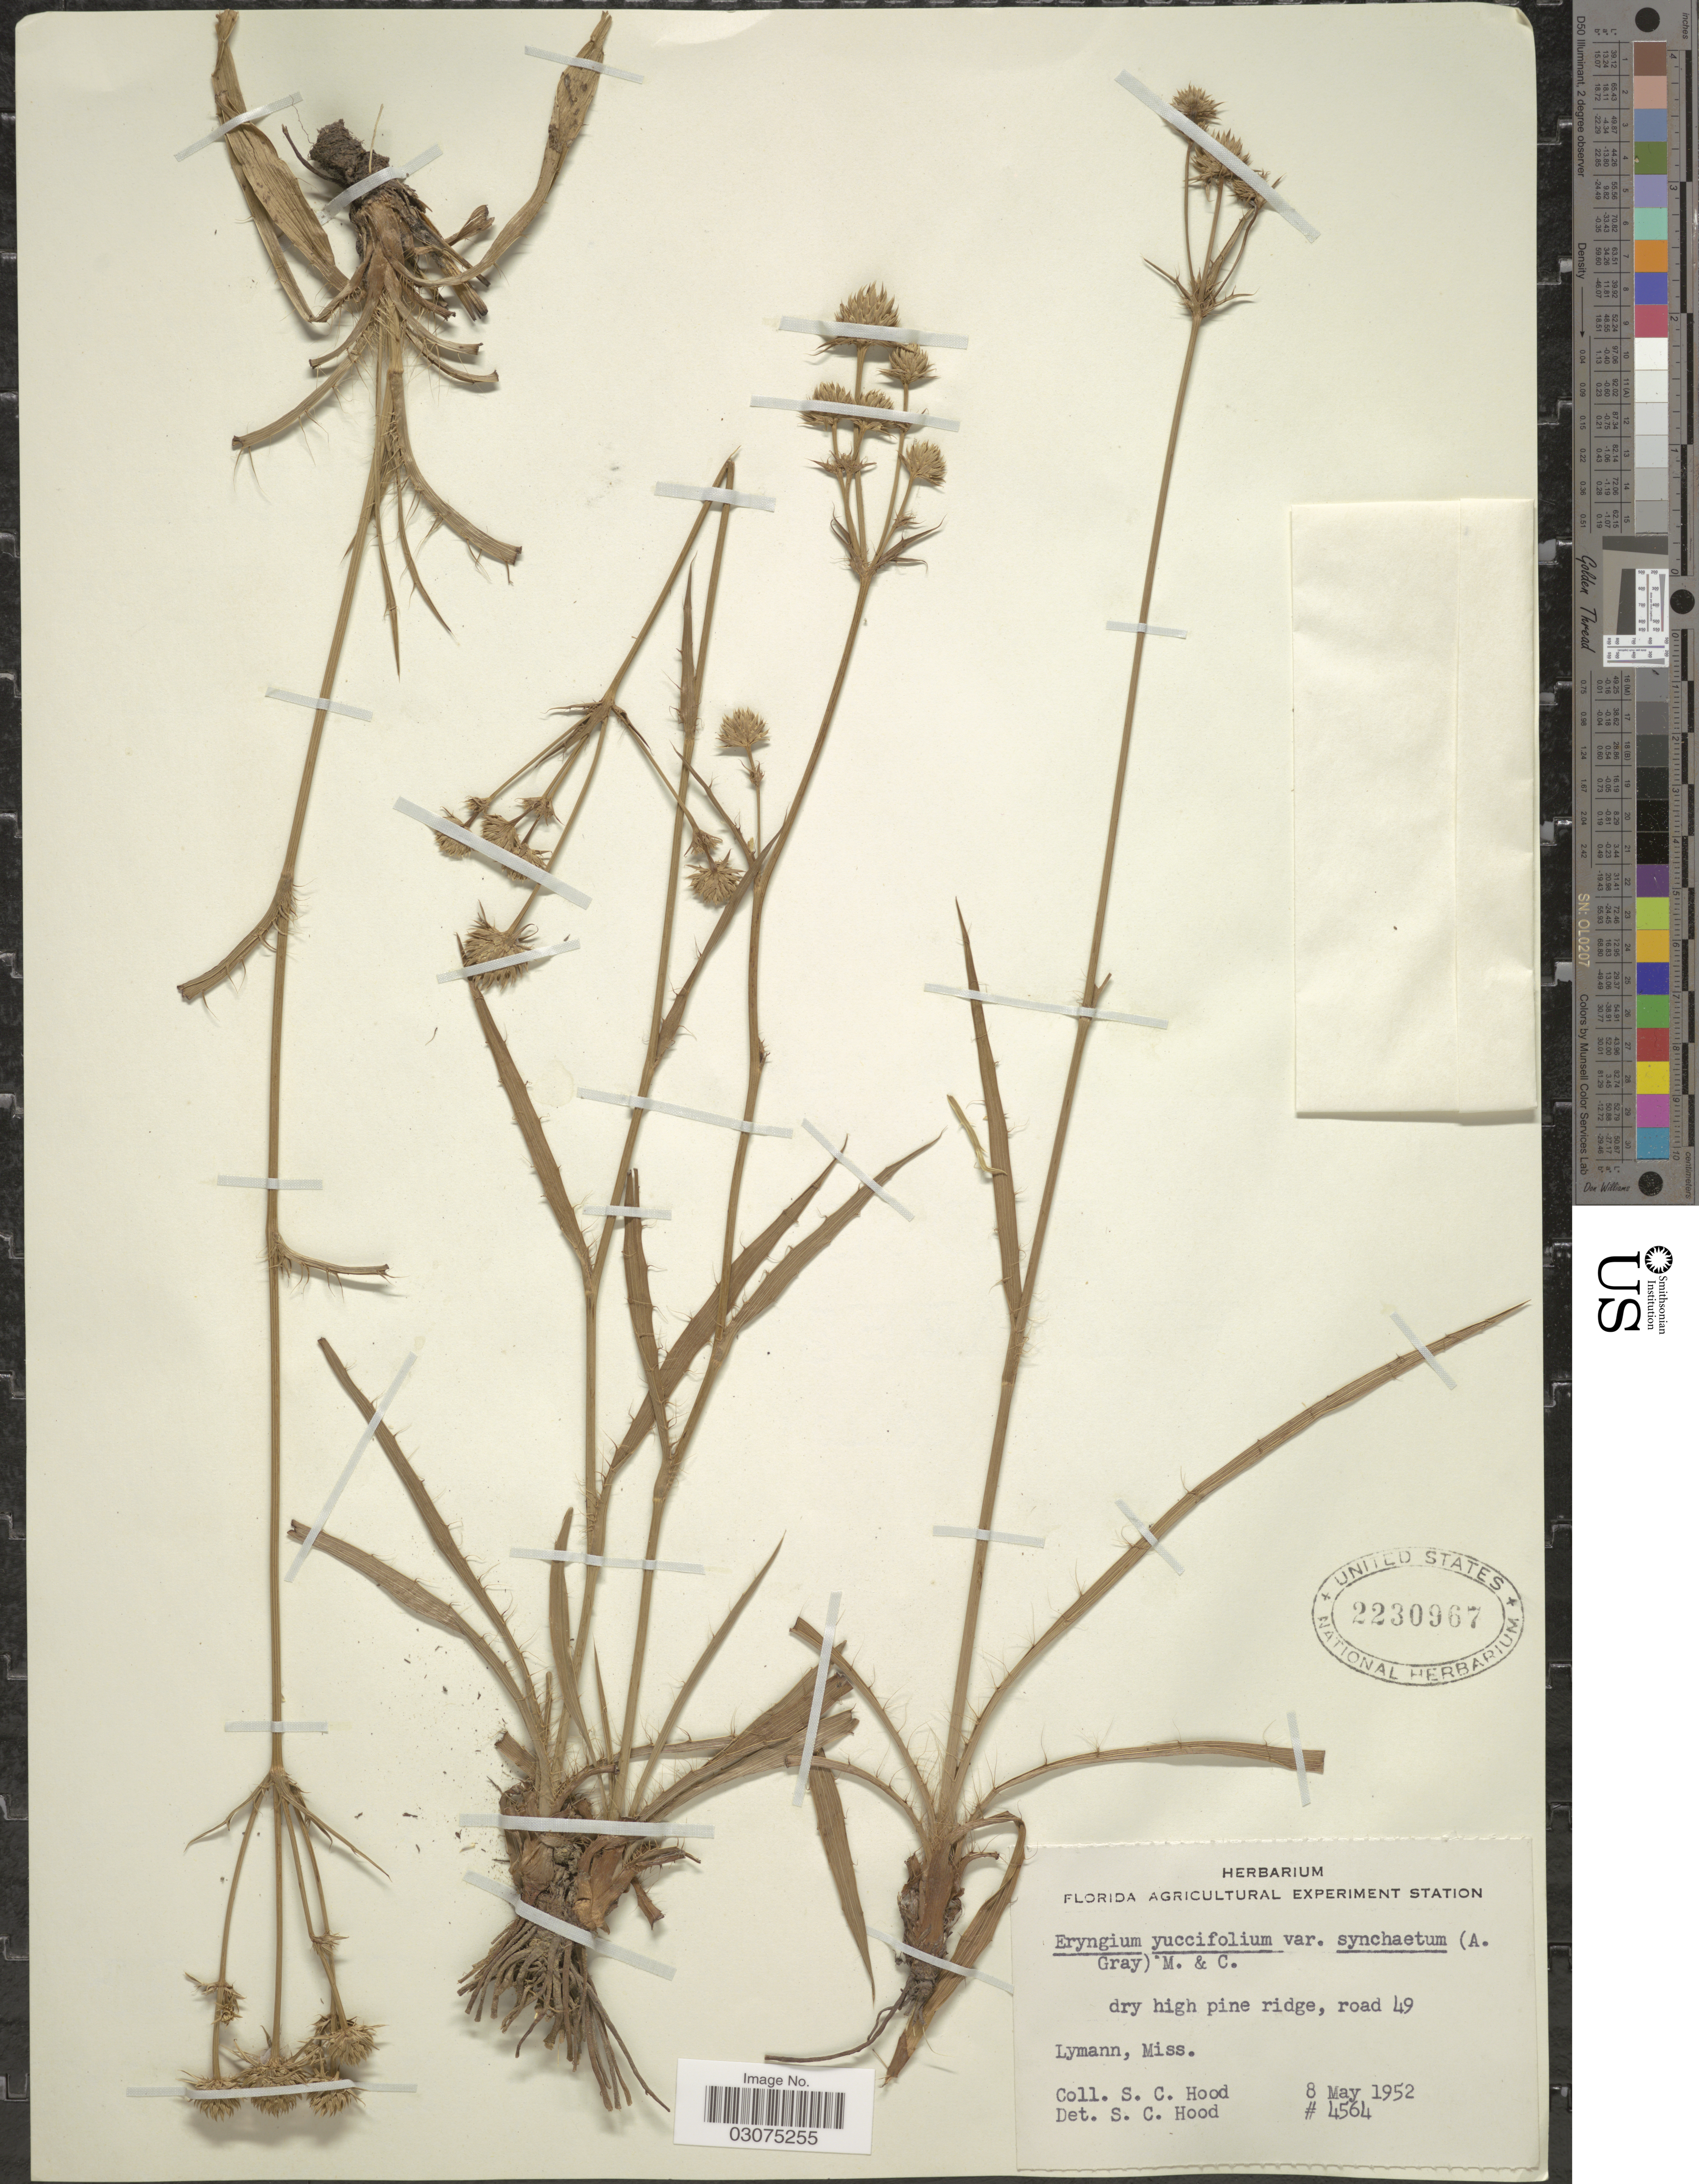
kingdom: Plantae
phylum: Tracheophyta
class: Magnoliopsida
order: Apiales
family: Apiaceae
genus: Eryngium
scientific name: Eryngium yuccifolium var. synchaetum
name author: A. Gray ex J.M. Coult. & Rose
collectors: S. Hood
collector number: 4564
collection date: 1952-05-08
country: United States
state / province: Mississippi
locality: Road 49 Lymann.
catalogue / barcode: US 2230967